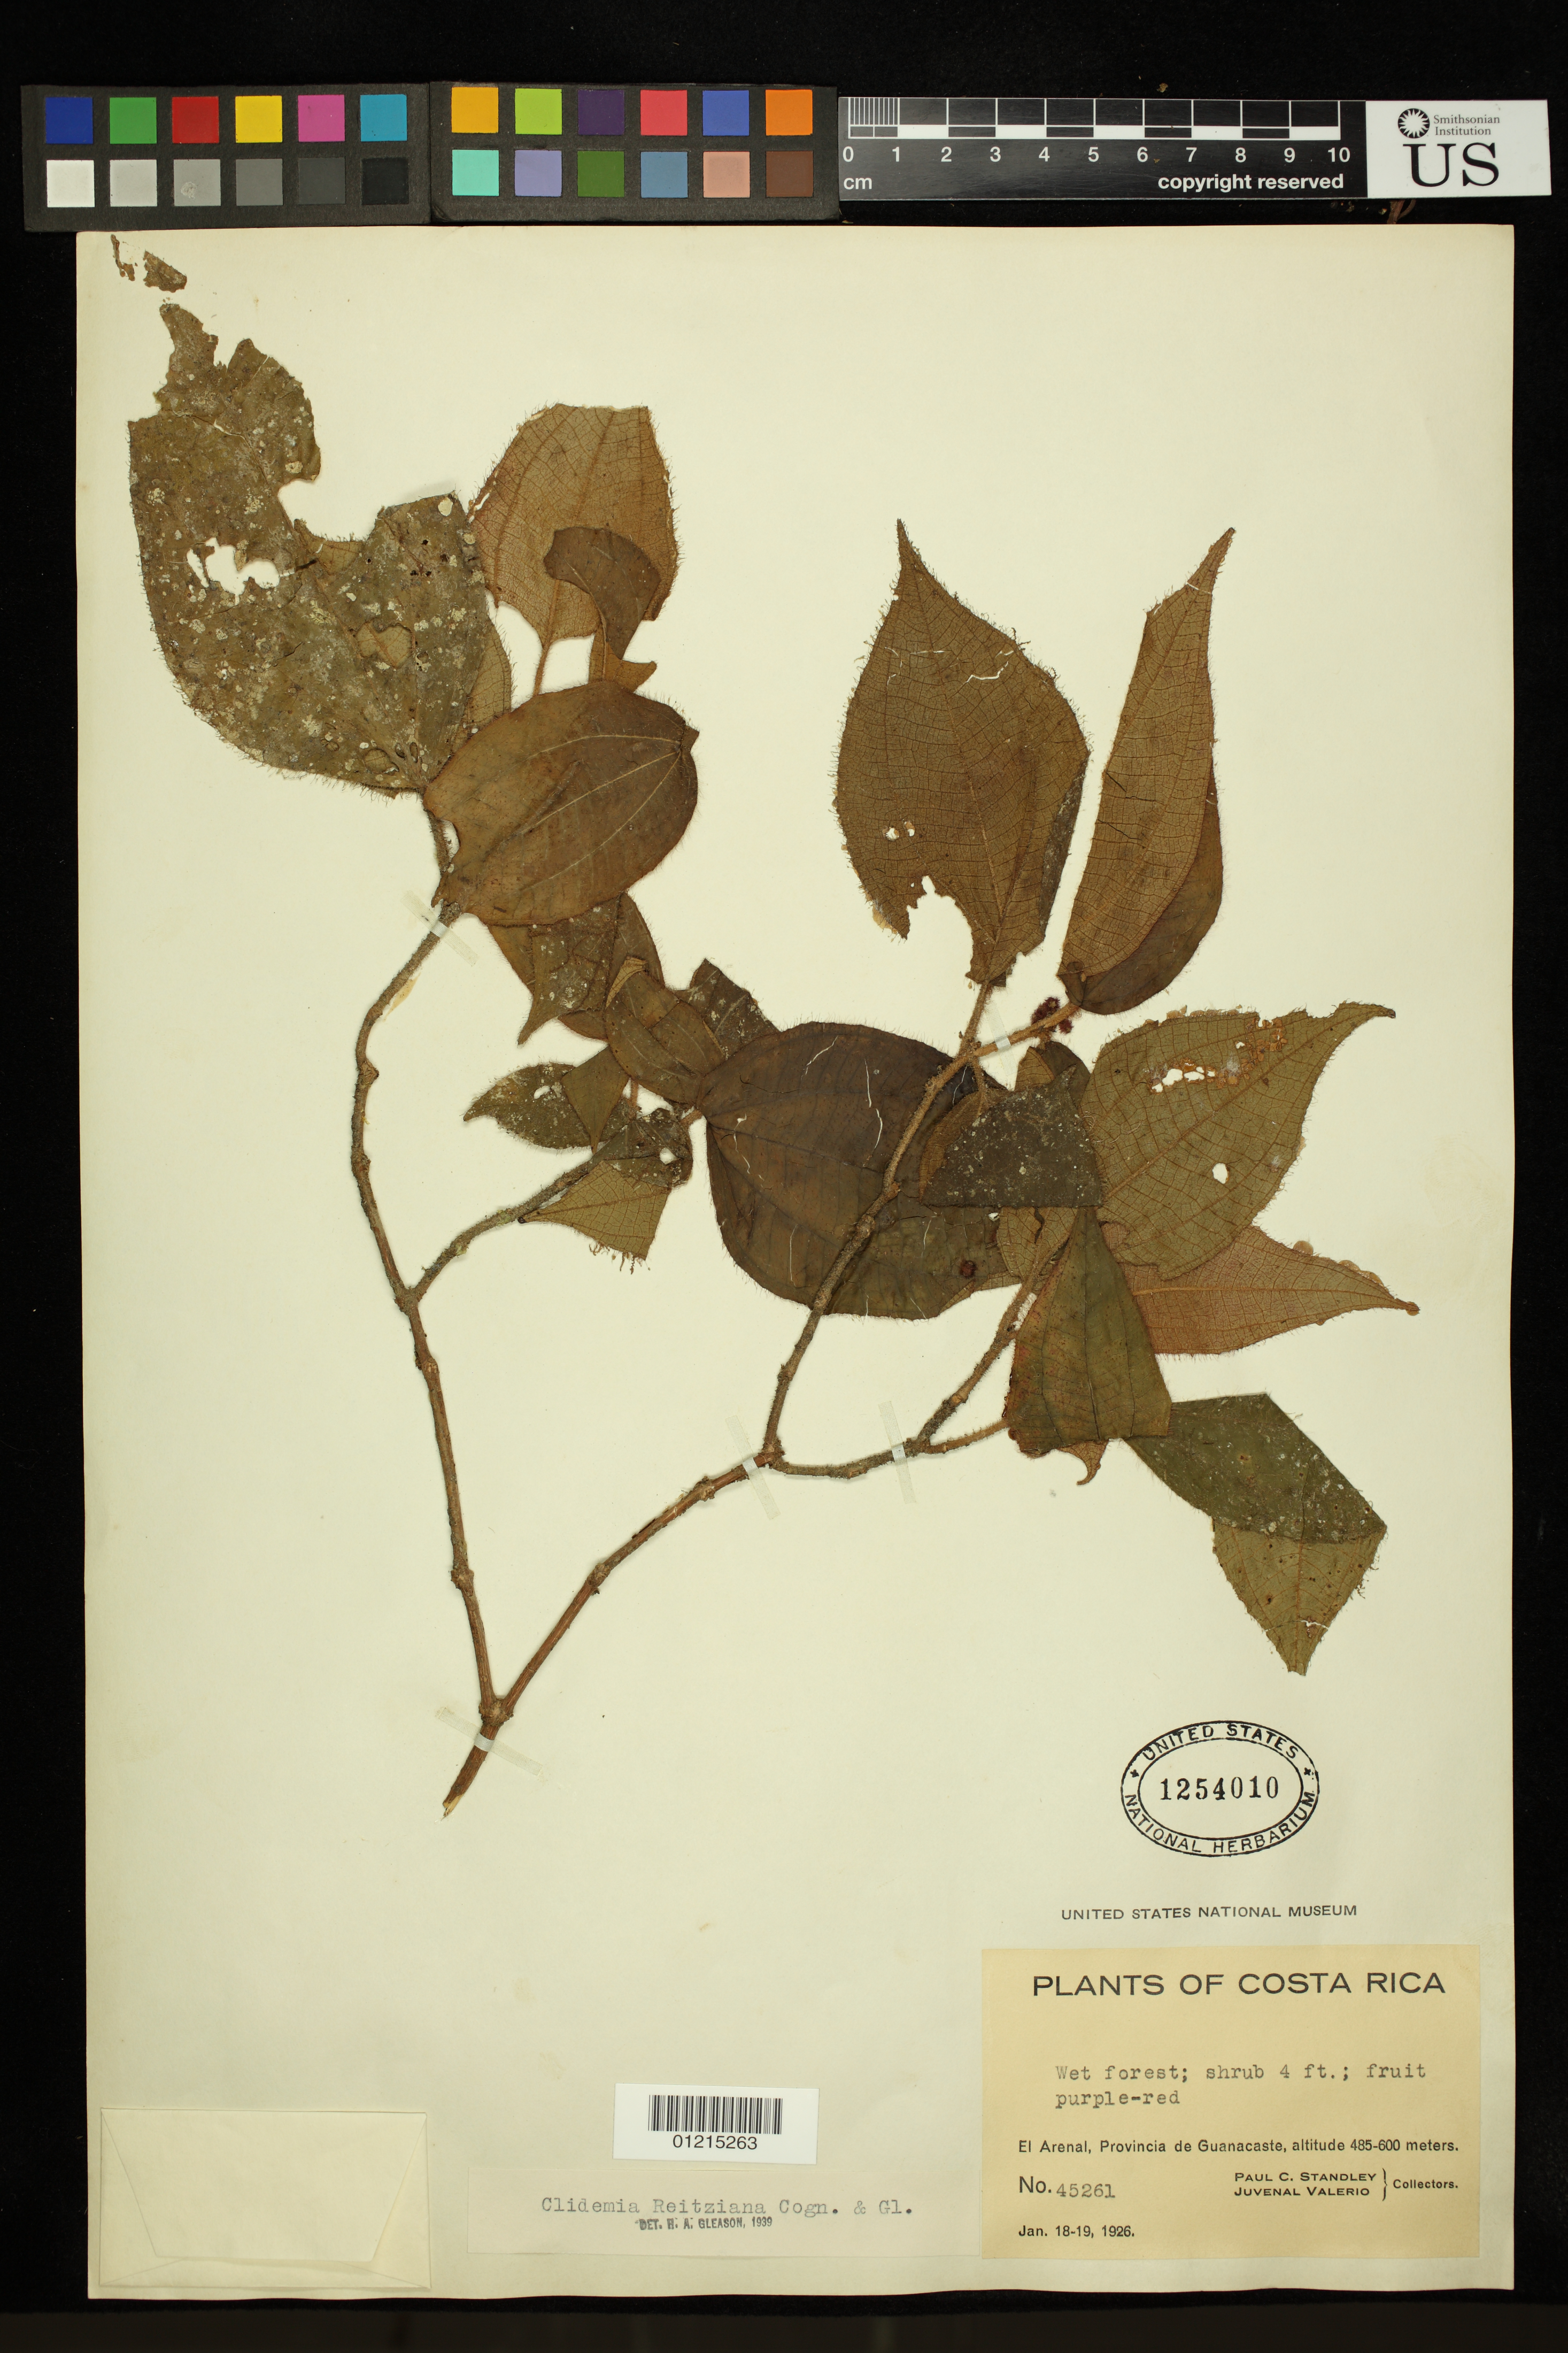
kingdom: Plantae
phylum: Tracheophyta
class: Magnoliopsida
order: Myrtales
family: Melastomataceae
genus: Clidemia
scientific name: Clidemia reitziana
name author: Cogn. & Gleason in Gleason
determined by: Gleason, H. A.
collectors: P. C. Standley & J. Valerio R.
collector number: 45261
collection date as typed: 18 Feb 1926 and 19 Feb 1926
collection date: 1926-02-18,1926-02-19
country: Costa Rica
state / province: Limón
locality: Finca Montecristo, on the Rio Reventazon below Cairo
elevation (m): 25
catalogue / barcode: US 1254010